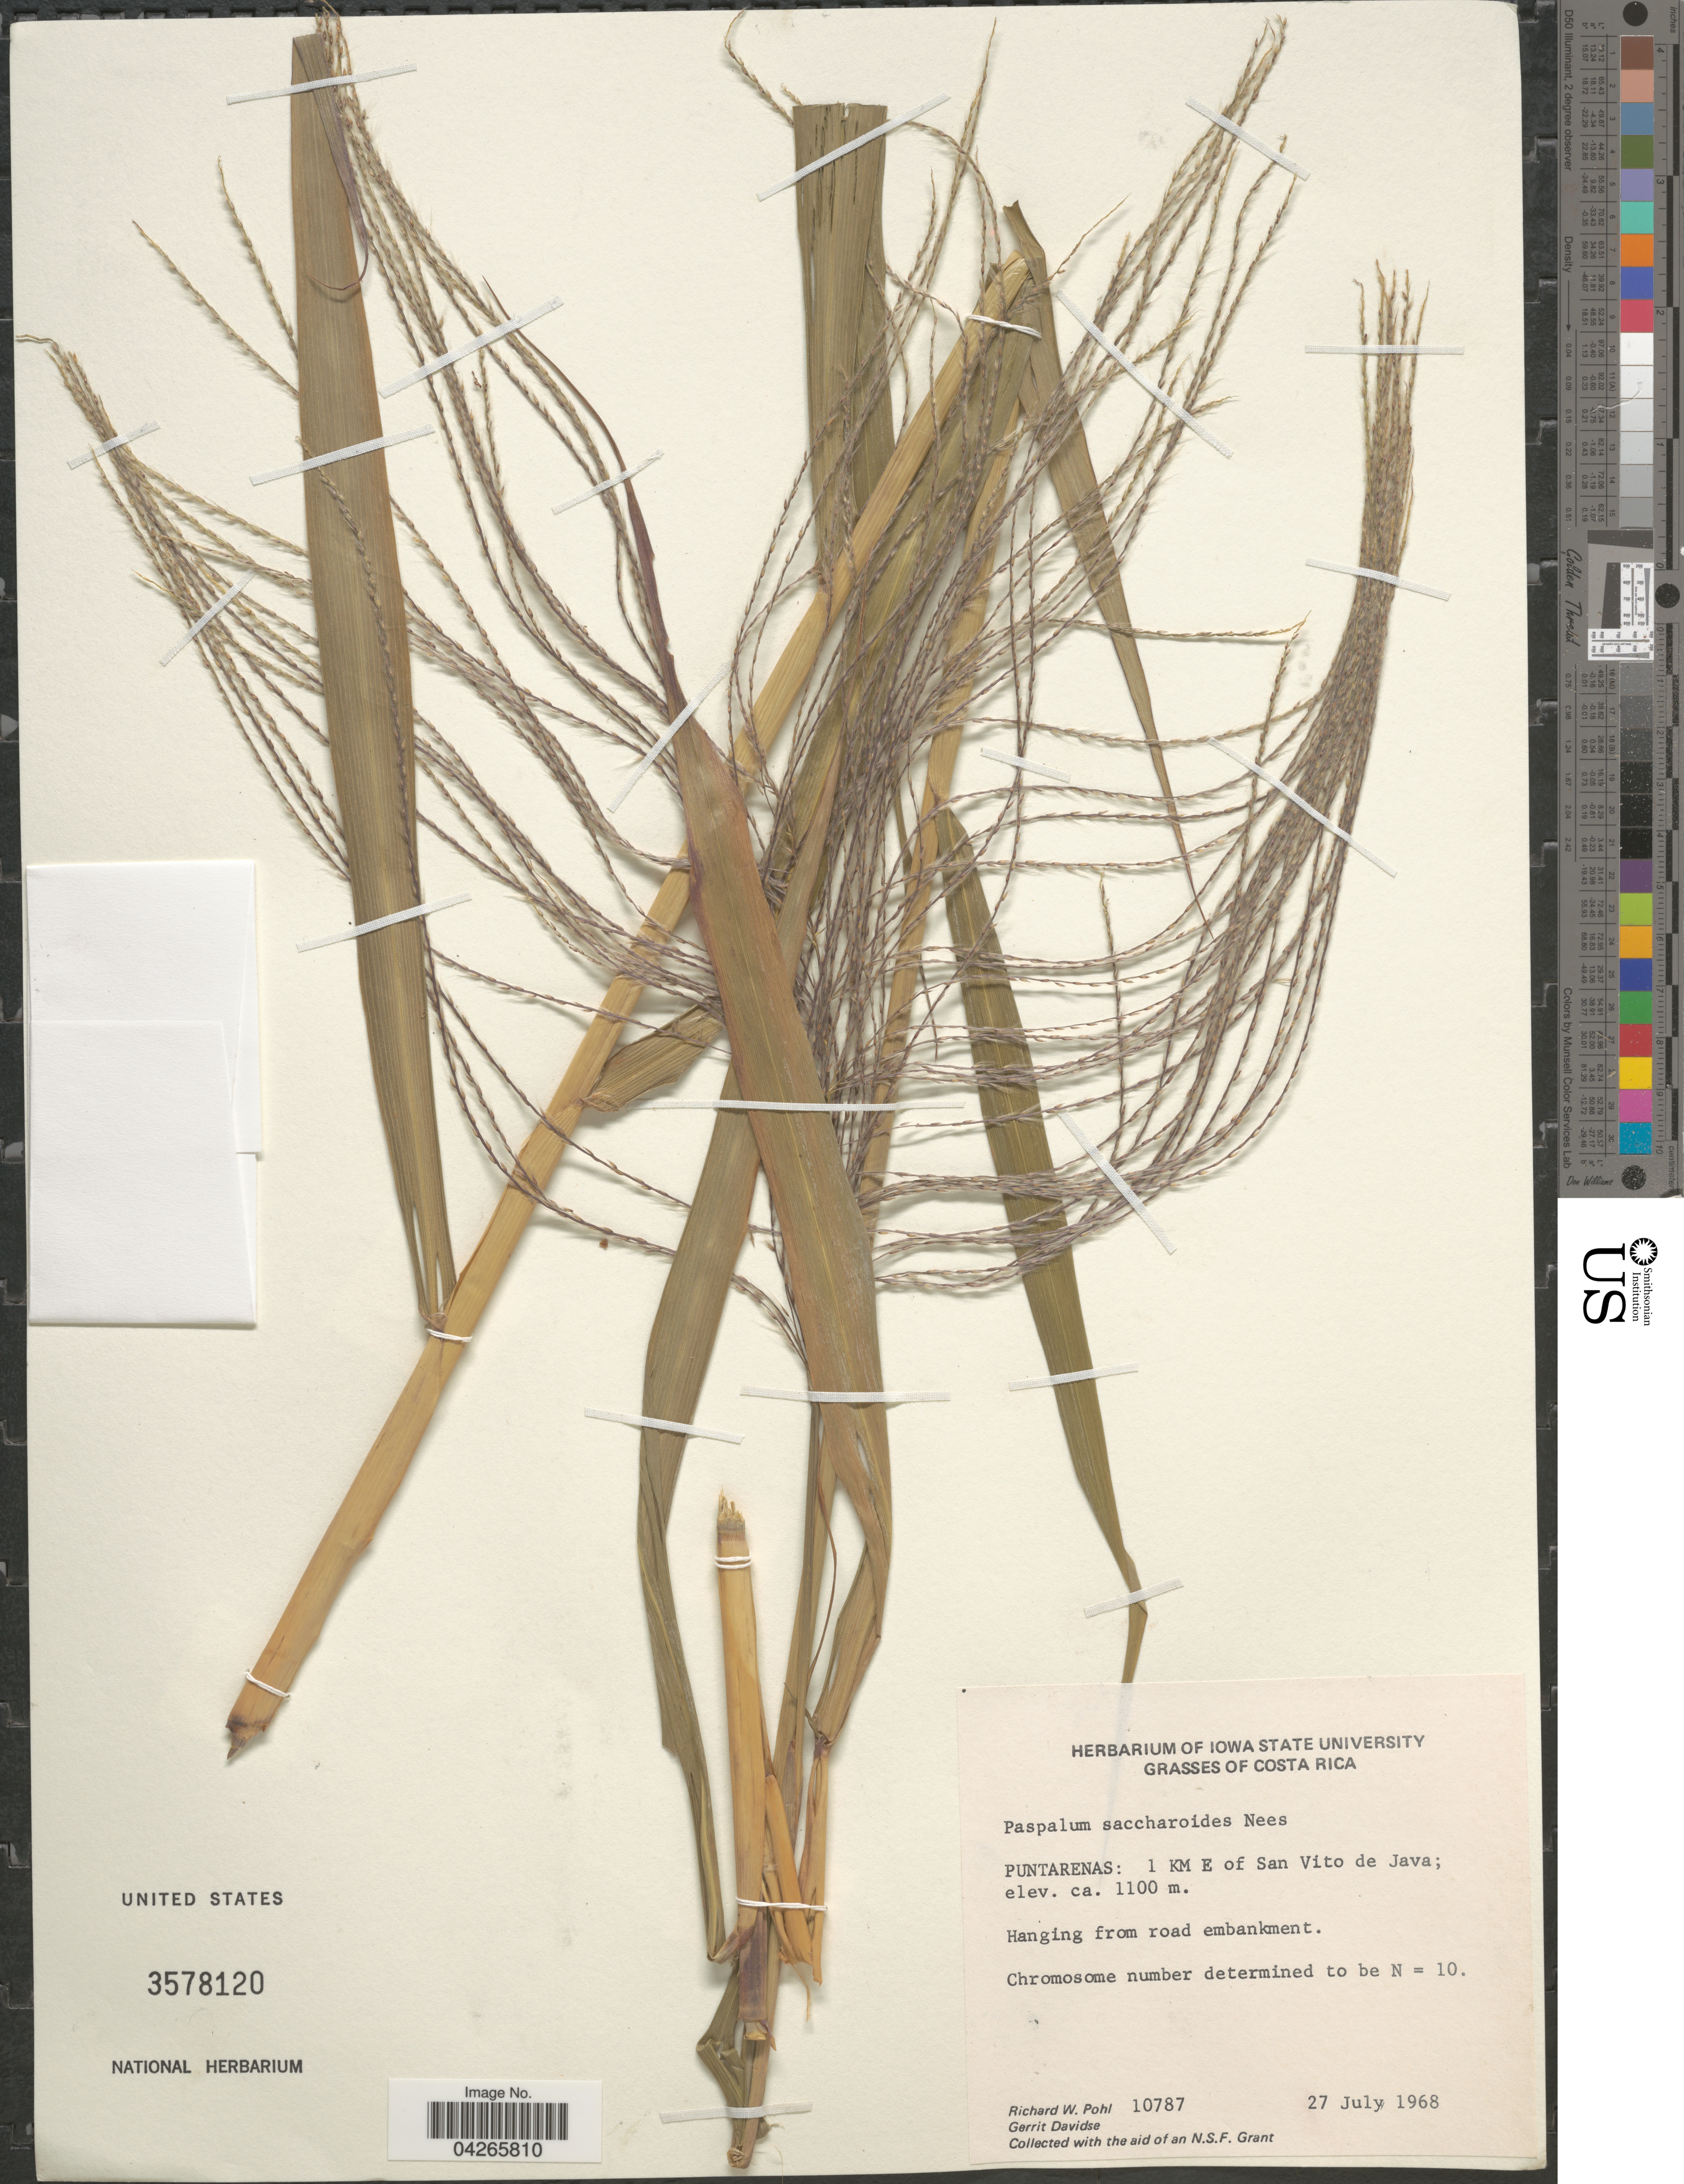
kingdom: Plantae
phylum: Tracheophyta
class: Liliopsida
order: Poales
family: Poaceae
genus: Paspalum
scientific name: Paspalum saccharoides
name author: Nees ex Trin.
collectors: R. W. Pohl & G. Davidse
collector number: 10787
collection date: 1968-07-27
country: Costa Rica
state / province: Puntarenas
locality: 1 KM E of San Vito de Java.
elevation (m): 1100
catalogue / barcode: US 3578120